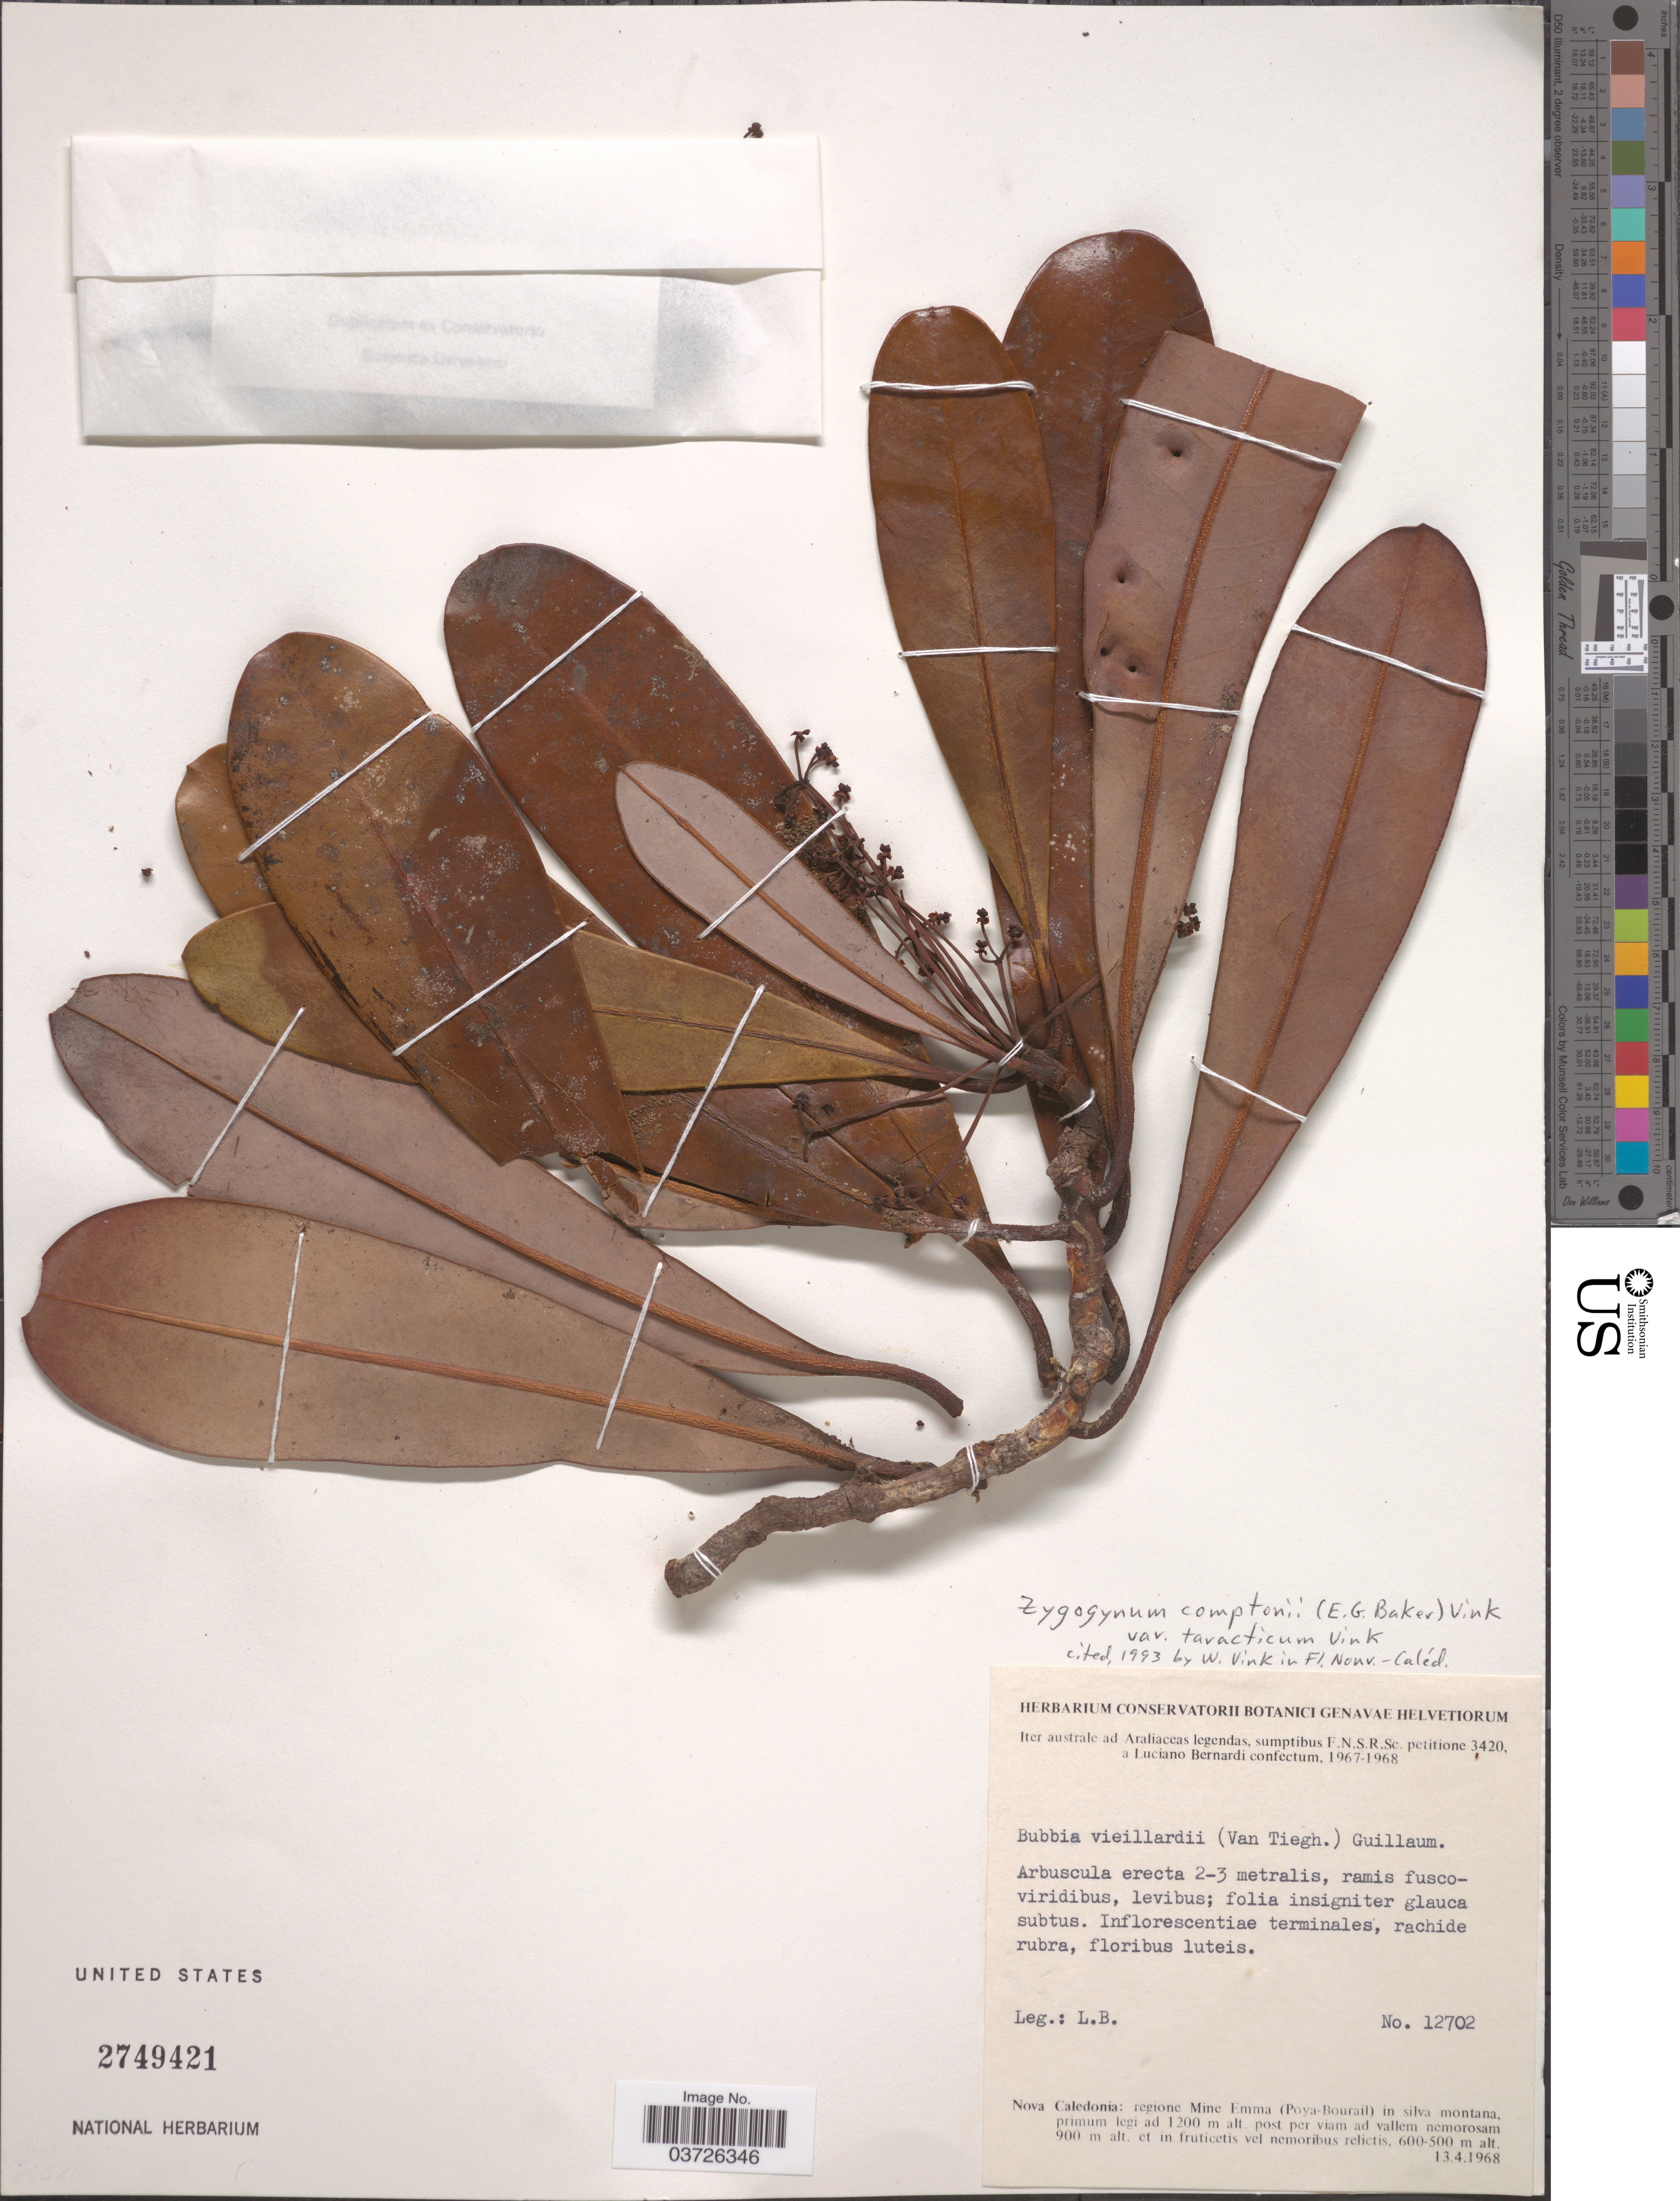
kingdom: Plantae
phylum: Tracheophyta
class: Magnoliopsida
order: Canellales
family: Winteraceae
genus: Zygogynum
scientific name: Zygogynum comptonii var. taracticum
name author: Vink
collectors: L. Bernardi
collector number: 12702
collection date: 1968-04-13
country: New Caledonia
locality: Regione Mine Emma (Poya-Bourail) in silva montana.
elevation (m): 500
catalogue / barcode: US 2749421